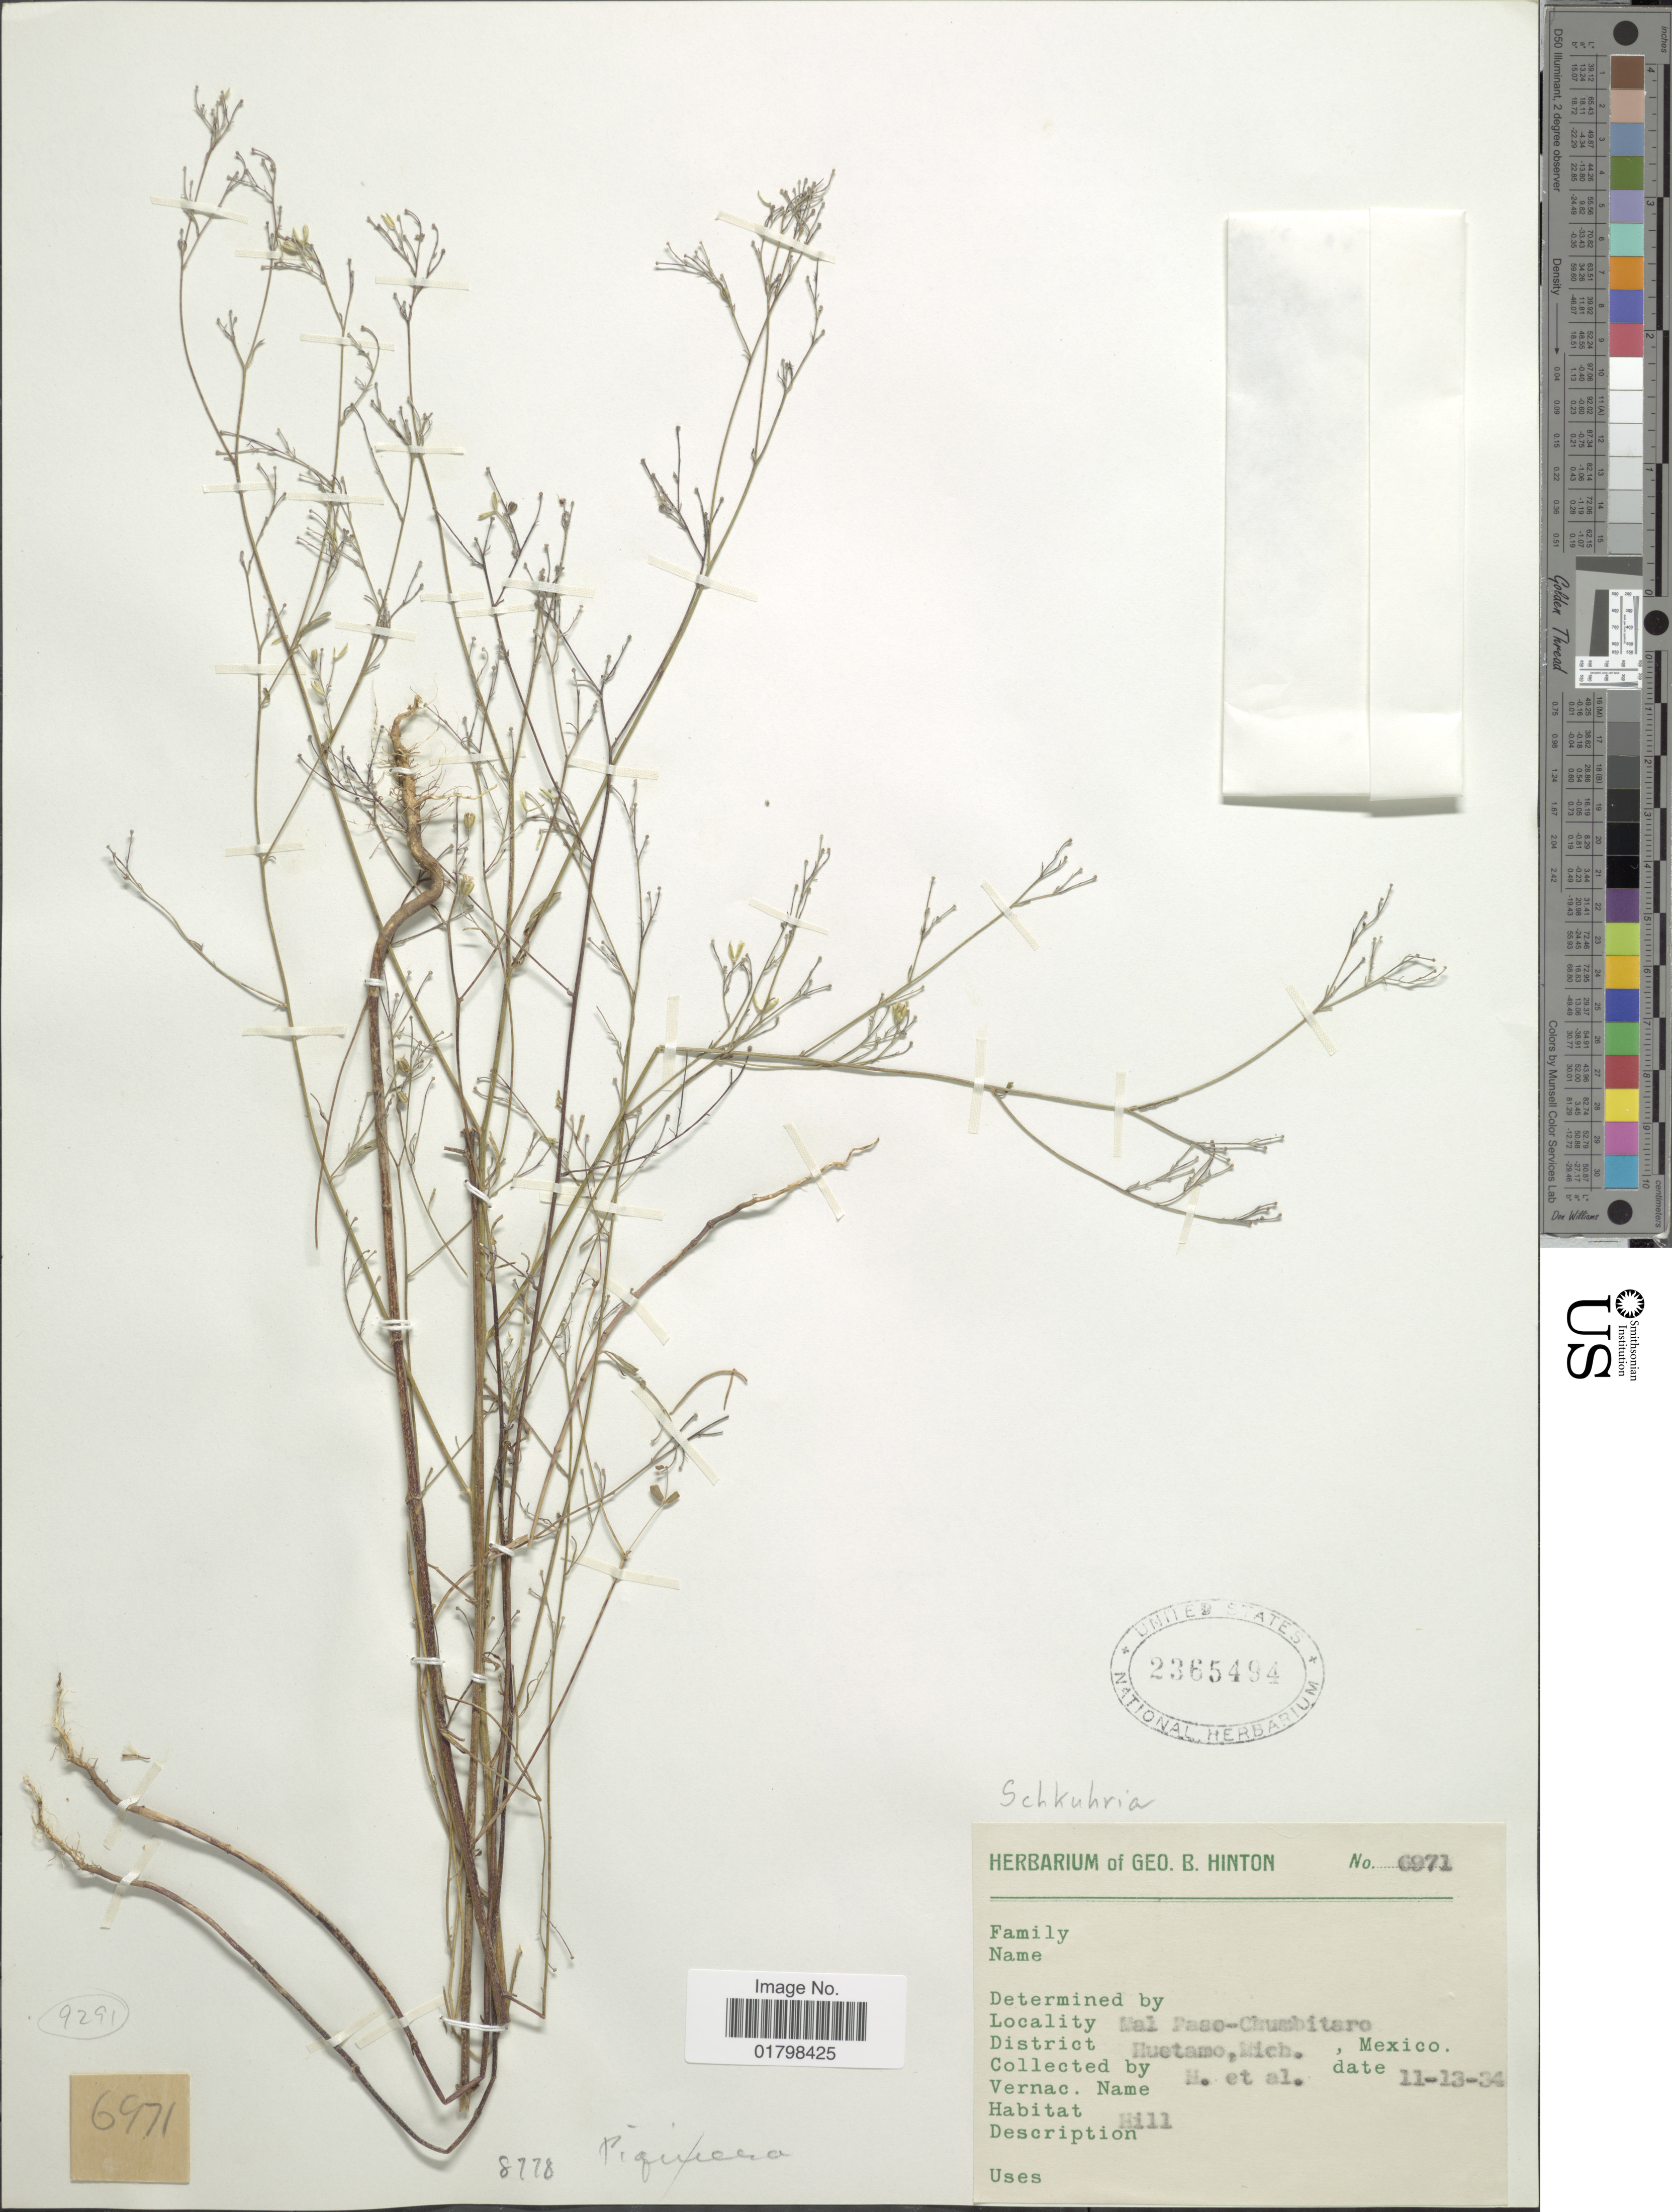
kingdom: Plantae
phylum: Tracheophyta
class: Magnoliopsida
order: Asterales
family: Asteraceae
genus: Schkuhria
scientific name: Schkuhria multiflora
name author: Hook. & Arn.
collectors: G. B. Hinton & et al.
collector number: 6971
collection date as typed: Transcribed d/m/y: 13/11/34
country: Mexico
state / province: Michoacán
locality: Mal Paso-Chumbitaro, District Huetamo, Mich.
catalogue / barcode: US 2365494